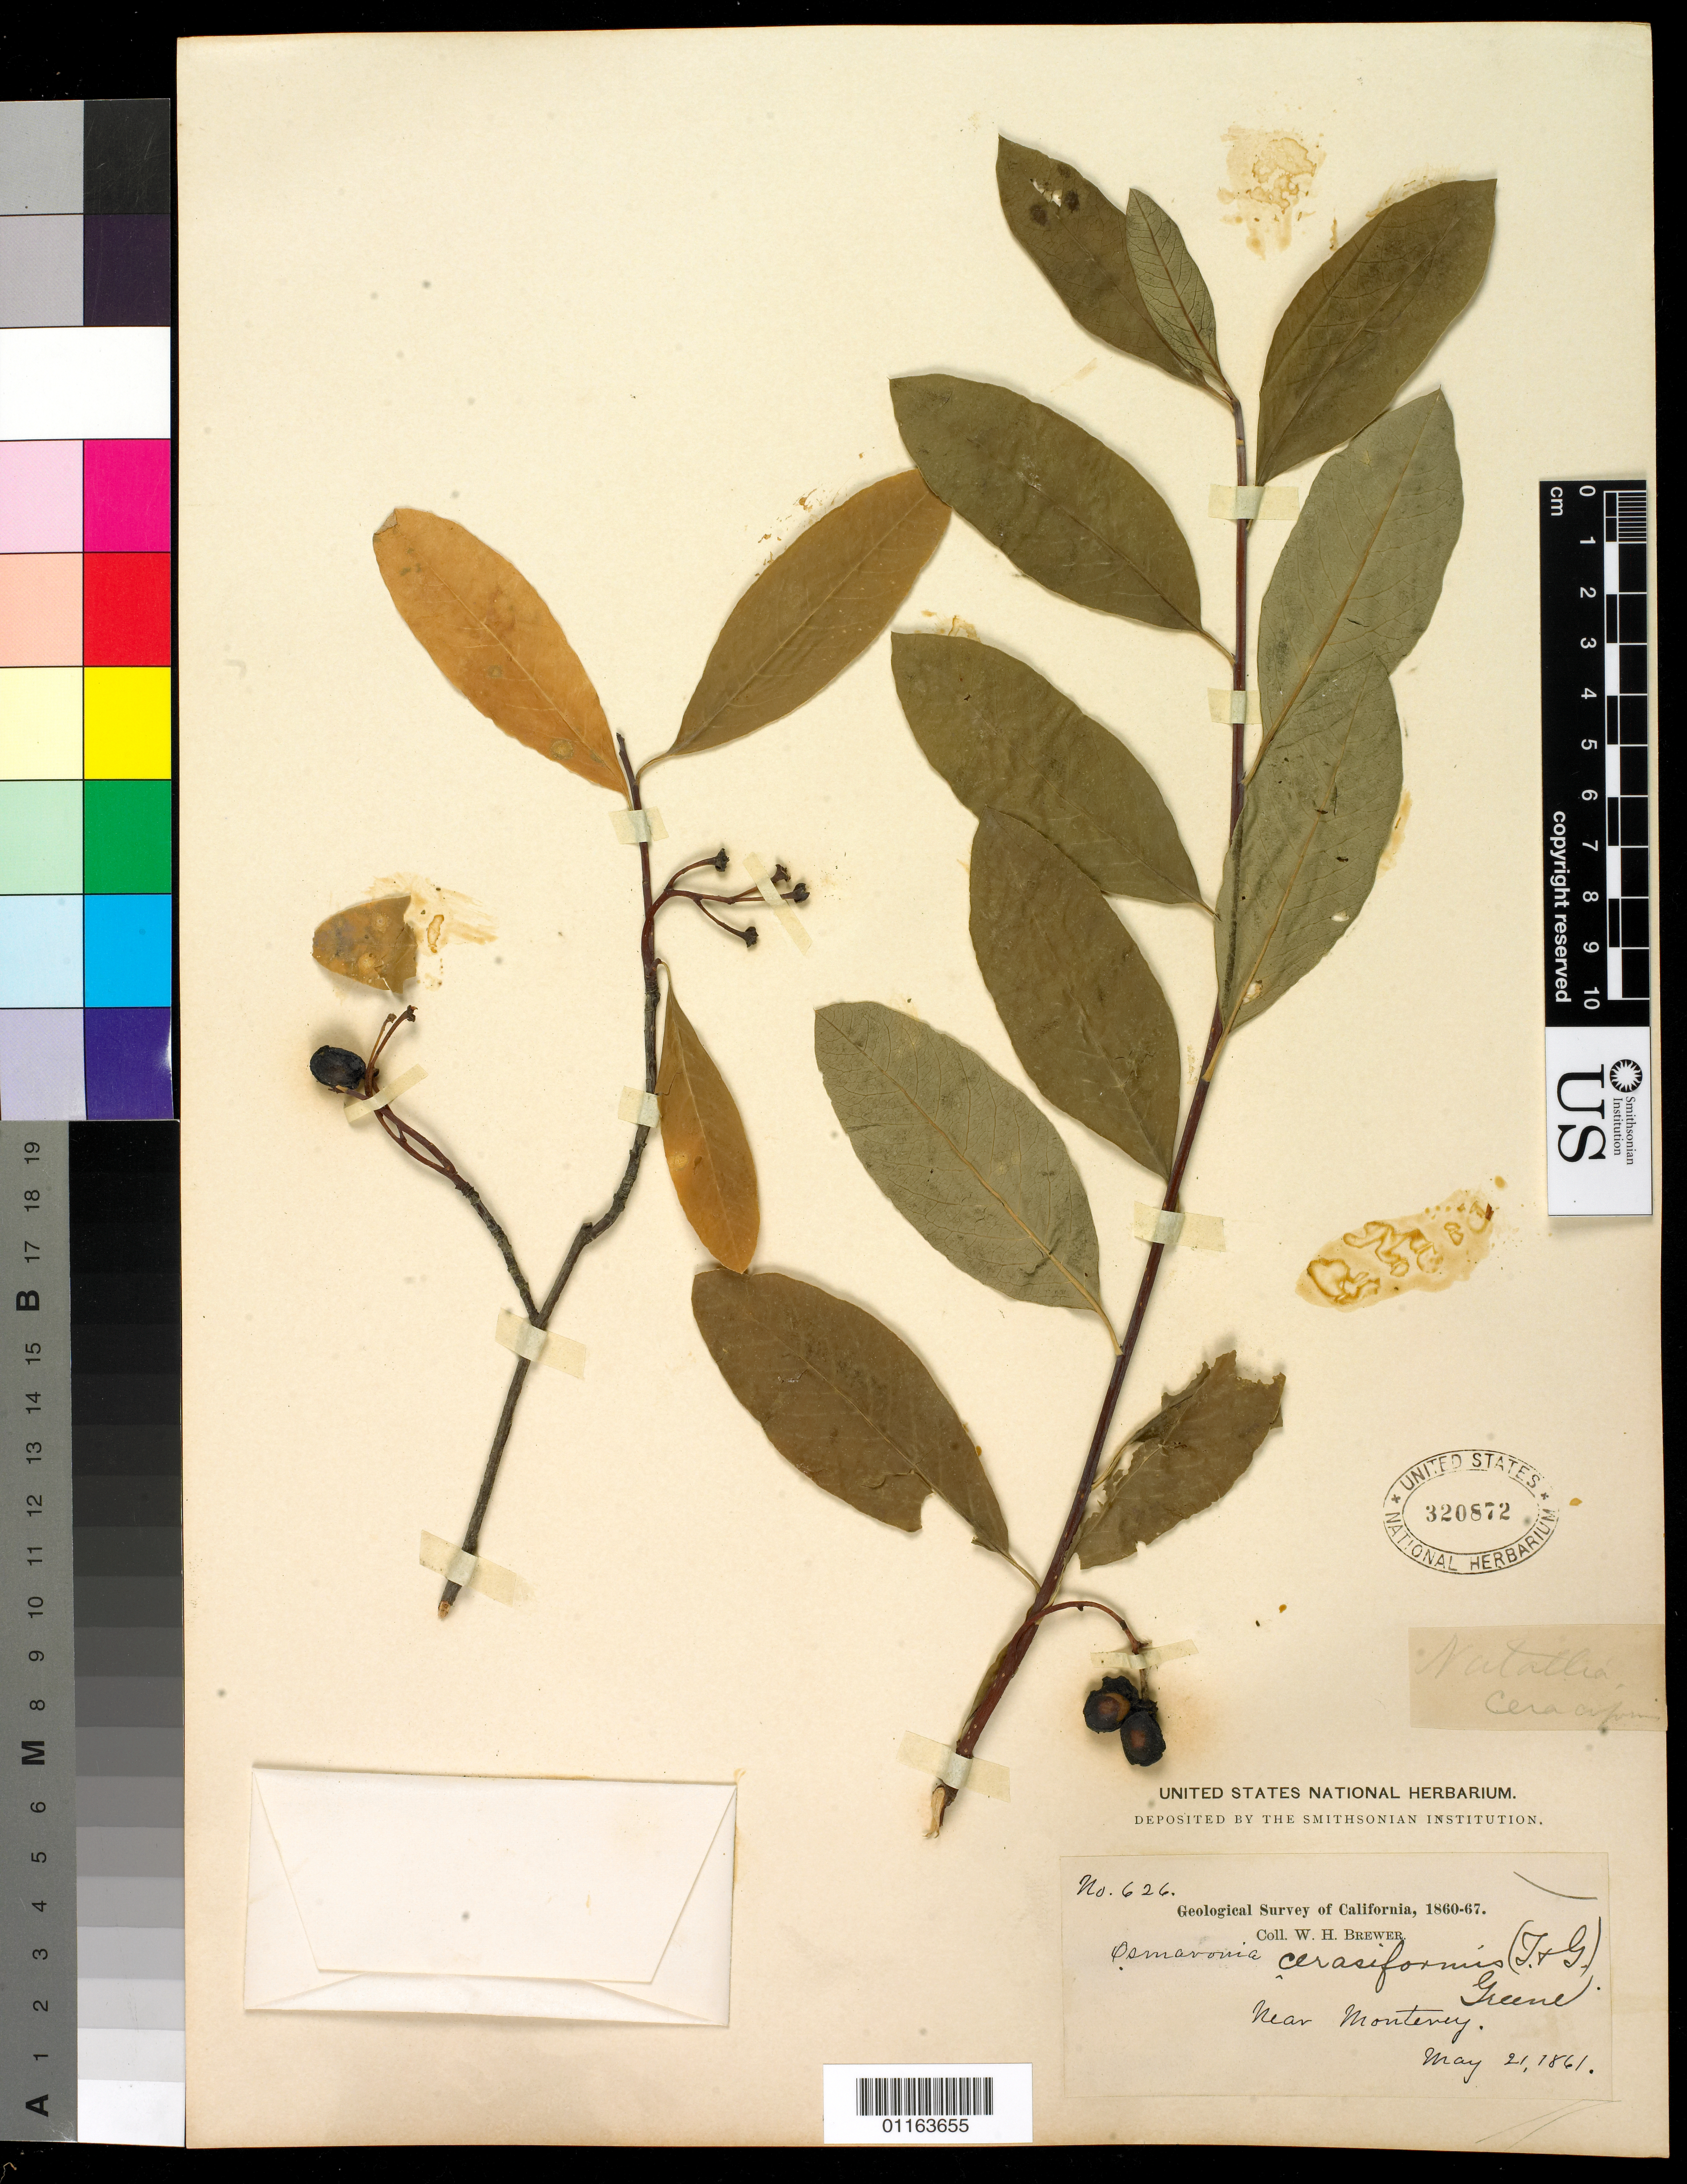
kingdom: Plantae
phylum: Tracheophyta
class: Magnoliopsida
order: Rosales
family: Rosaceae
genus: Oemleria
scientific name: Oemleria cerasiformis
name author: (Torr. & A. Gray ex Hook. & Arn.) J.W. Landon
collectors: W. H. Brewer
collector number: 626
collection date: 1861-05-21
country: United States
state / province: California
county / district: Monterey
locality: Near Monterey.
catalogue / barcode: US 320872